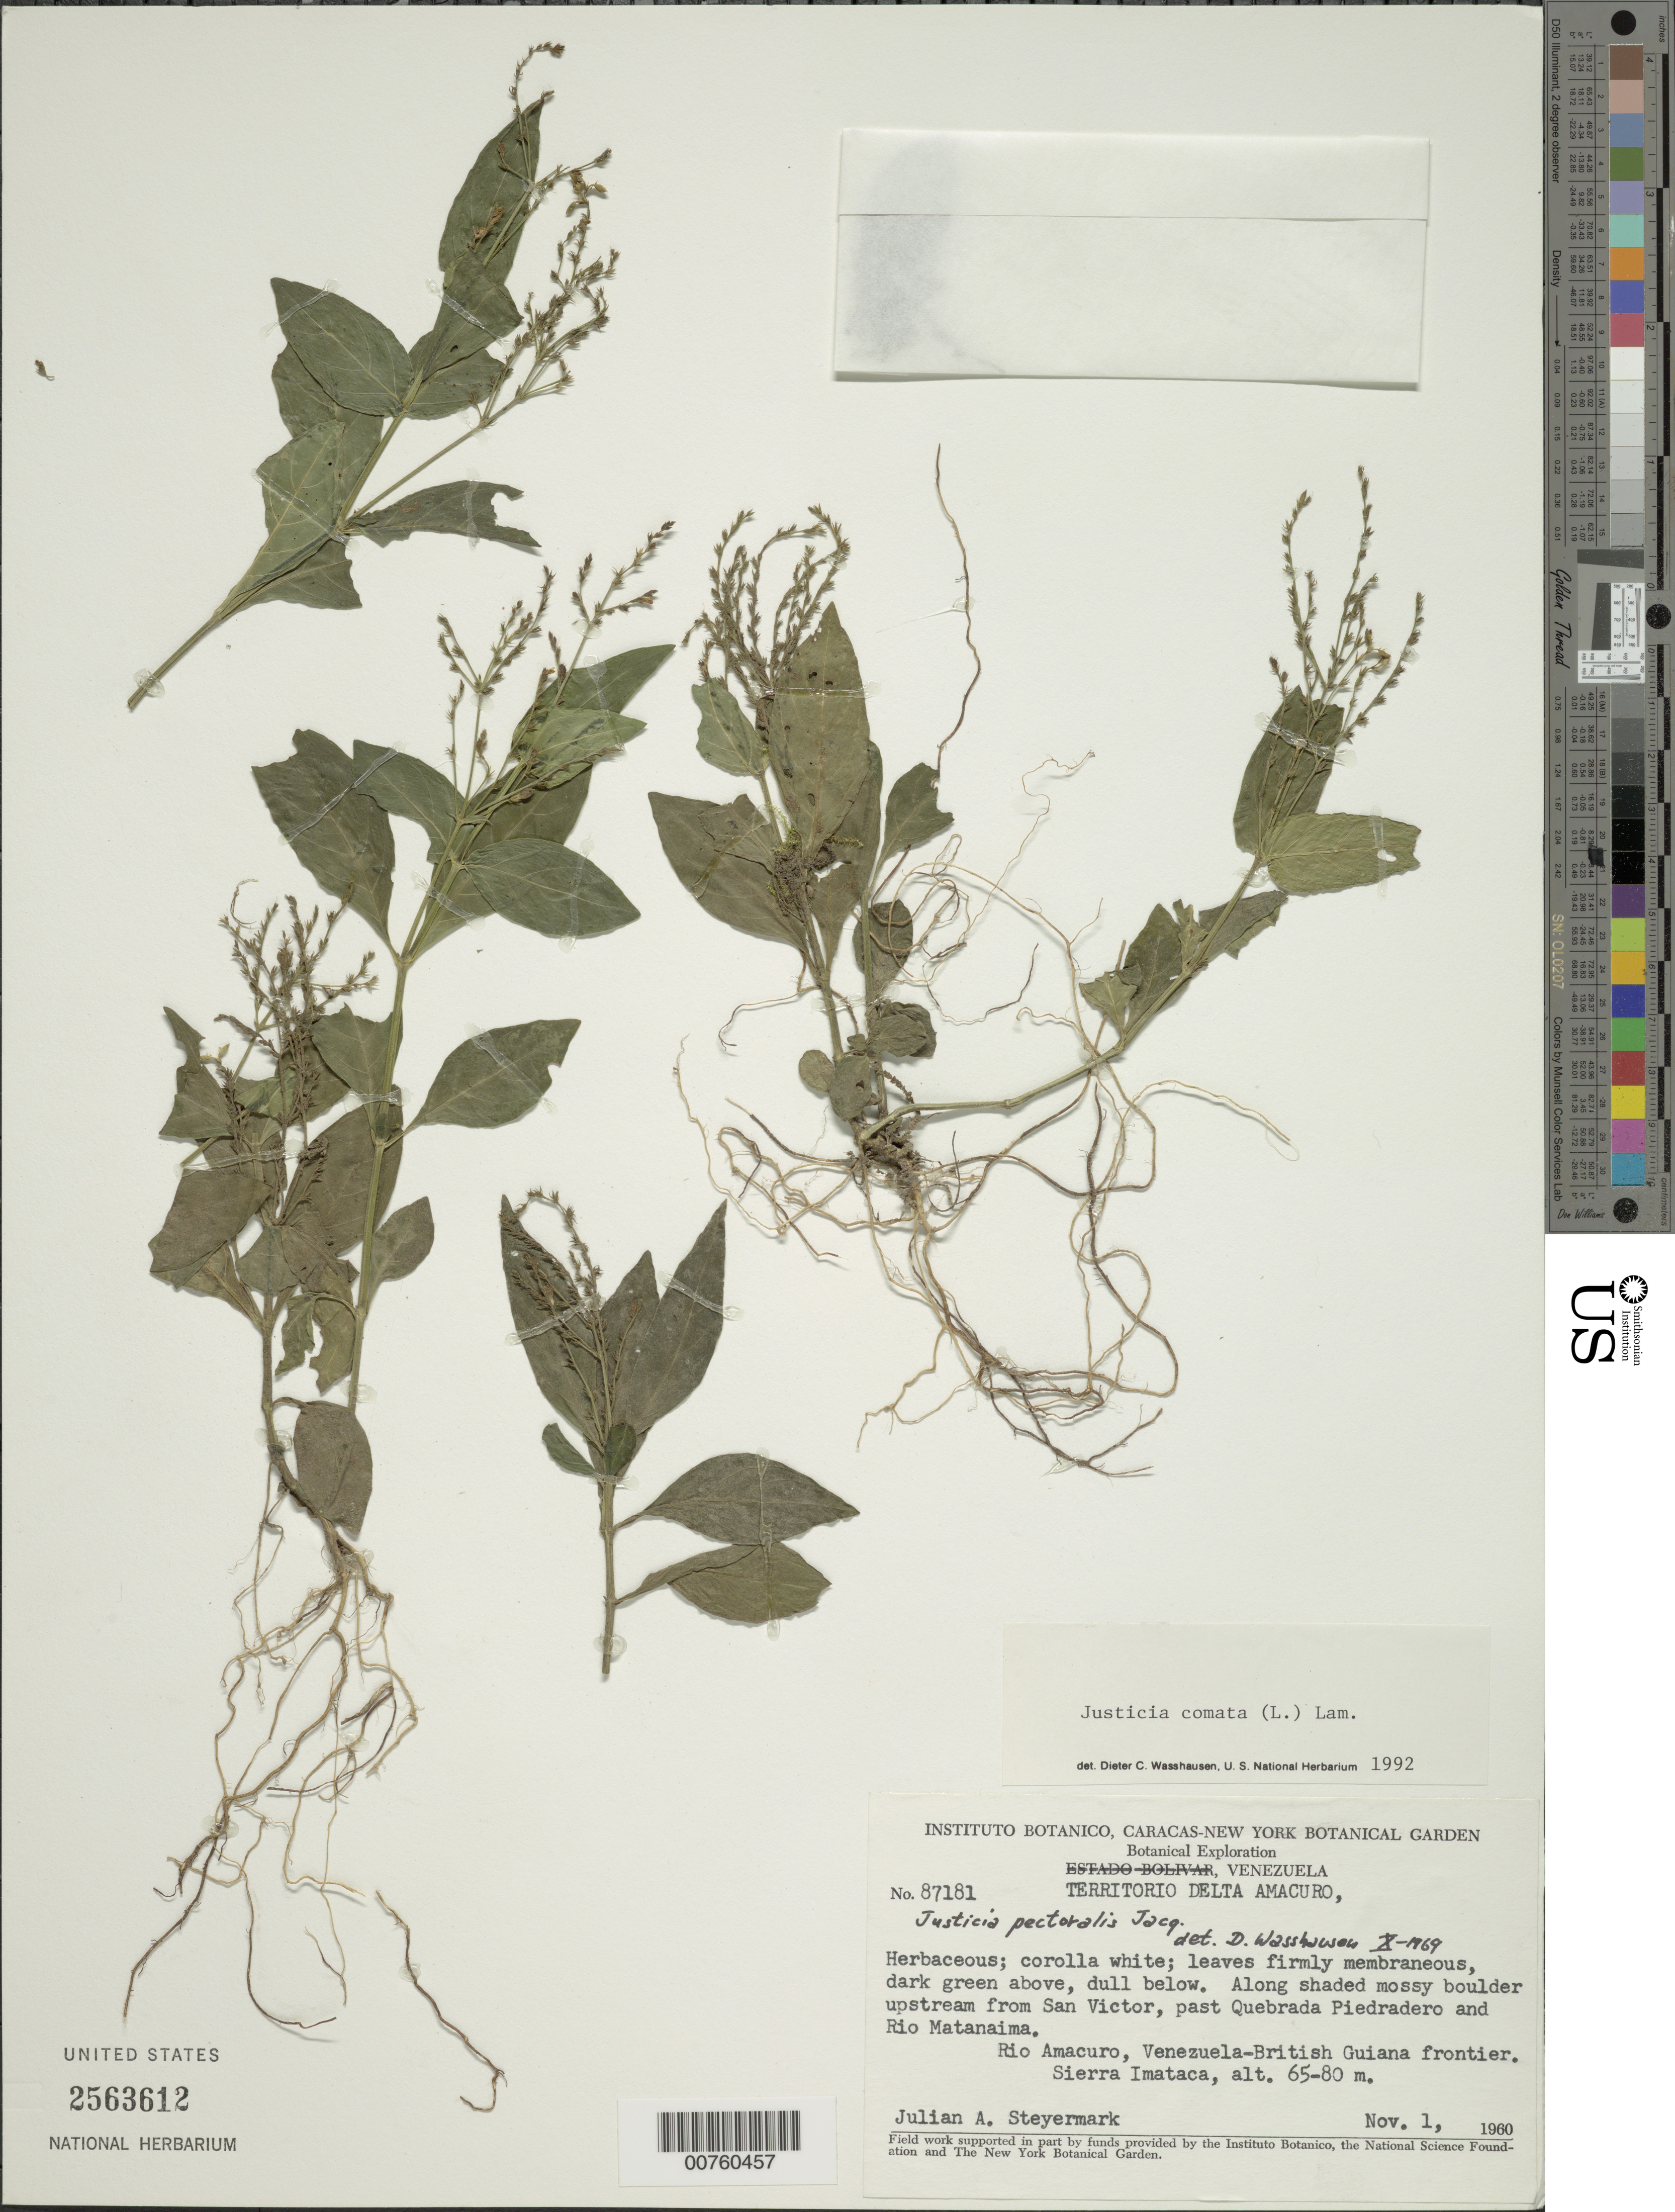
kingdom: Plantae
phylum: Tracheophyta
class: Magnoliopsida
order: Lamiales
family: Acanthaceae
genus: Justicia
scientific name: Justicia comata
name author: (L.) Lam.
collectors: J. Steyermark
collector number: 87181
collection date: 1960-11-01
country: Venezuela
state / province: Delta Amacuro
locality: Along shaded mossy boulder upstream from San Victor, past Quebrada Piedradero and Rio Matanaima. Rio Amacuro, Venezuela-British Guiana frontier. Sierra Imataca.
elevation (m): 65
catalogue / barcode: US 2563612